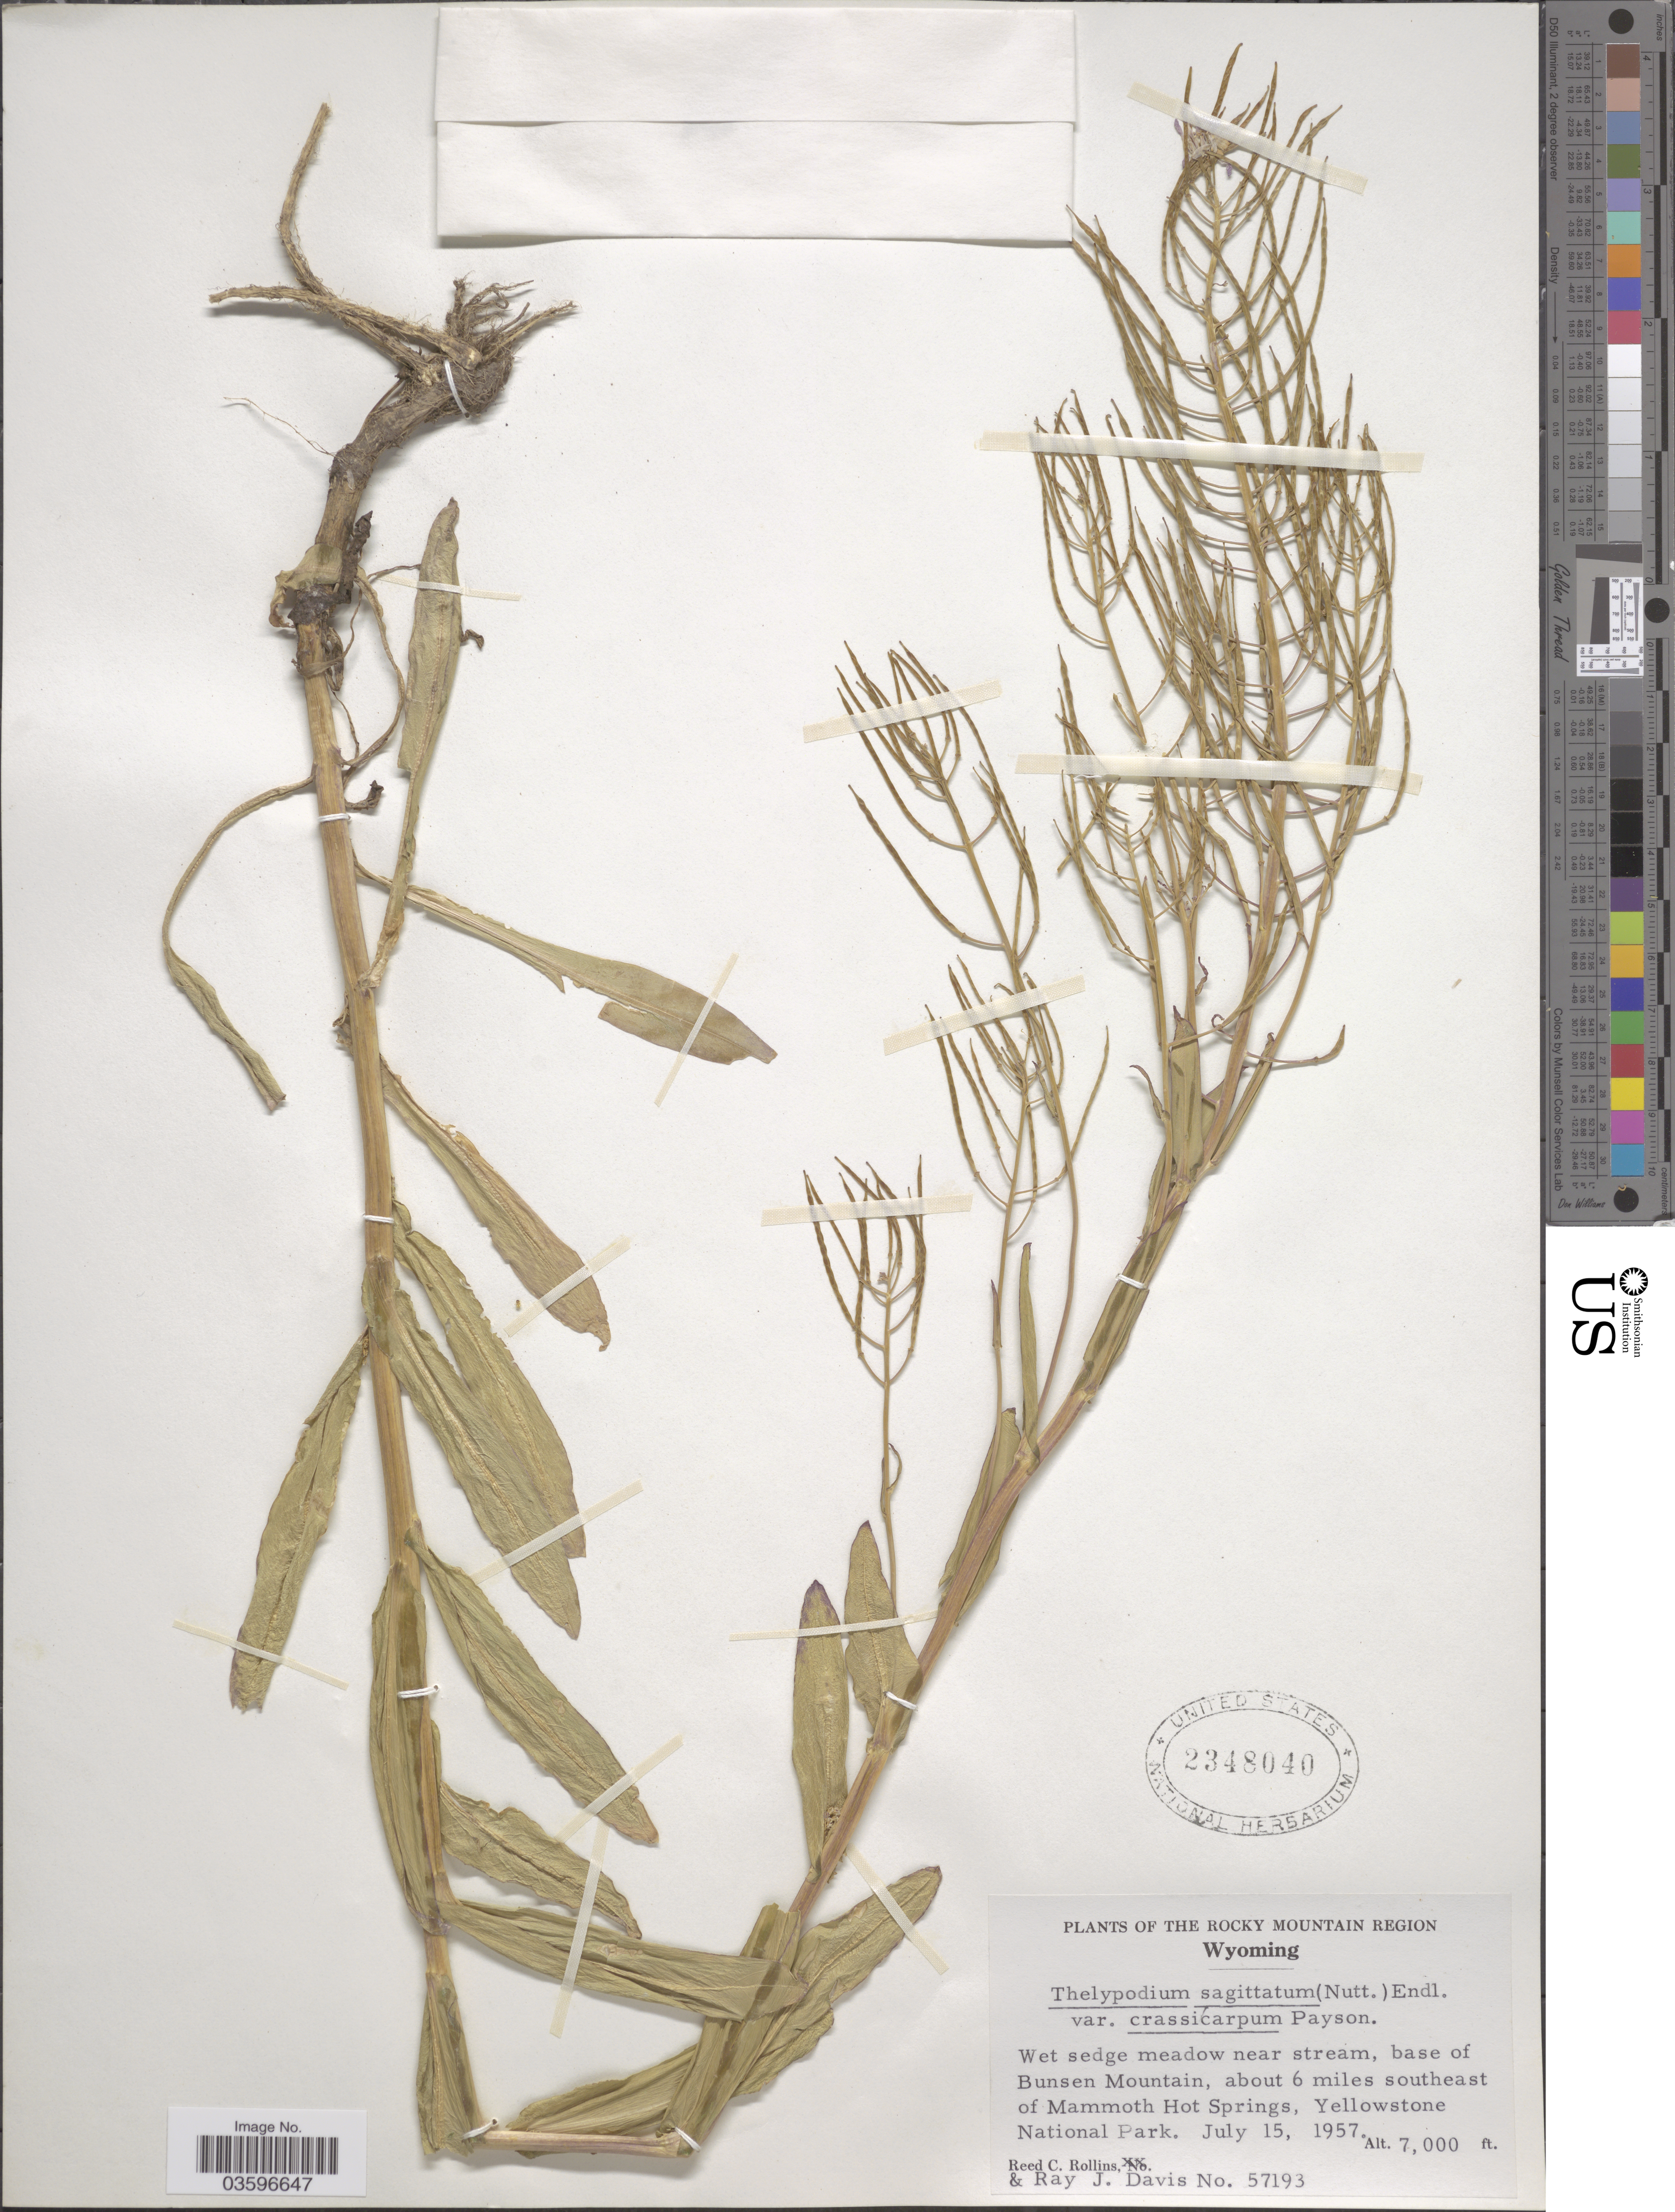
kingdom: Plantae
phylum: Tracheophyta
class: Magnoliopsida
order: Brassicales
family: Brassicaceae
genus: Thelypodium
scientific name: Thelypodium sagittatum var. crassicarpum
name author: Payson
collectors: R. C. Rollins & R. Davis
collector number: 57193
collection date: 1957-07-15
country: United States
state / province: Wyoming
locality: The Rocky Mountain Region. Wet sedge meadow near stream, base of Bunsen Mountain, about 6 miles southeast of Mammoth Hot Springs, Yellowstone National Park.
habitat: wet sedge meadow near stream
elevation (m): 2134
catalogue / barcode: US 2348040